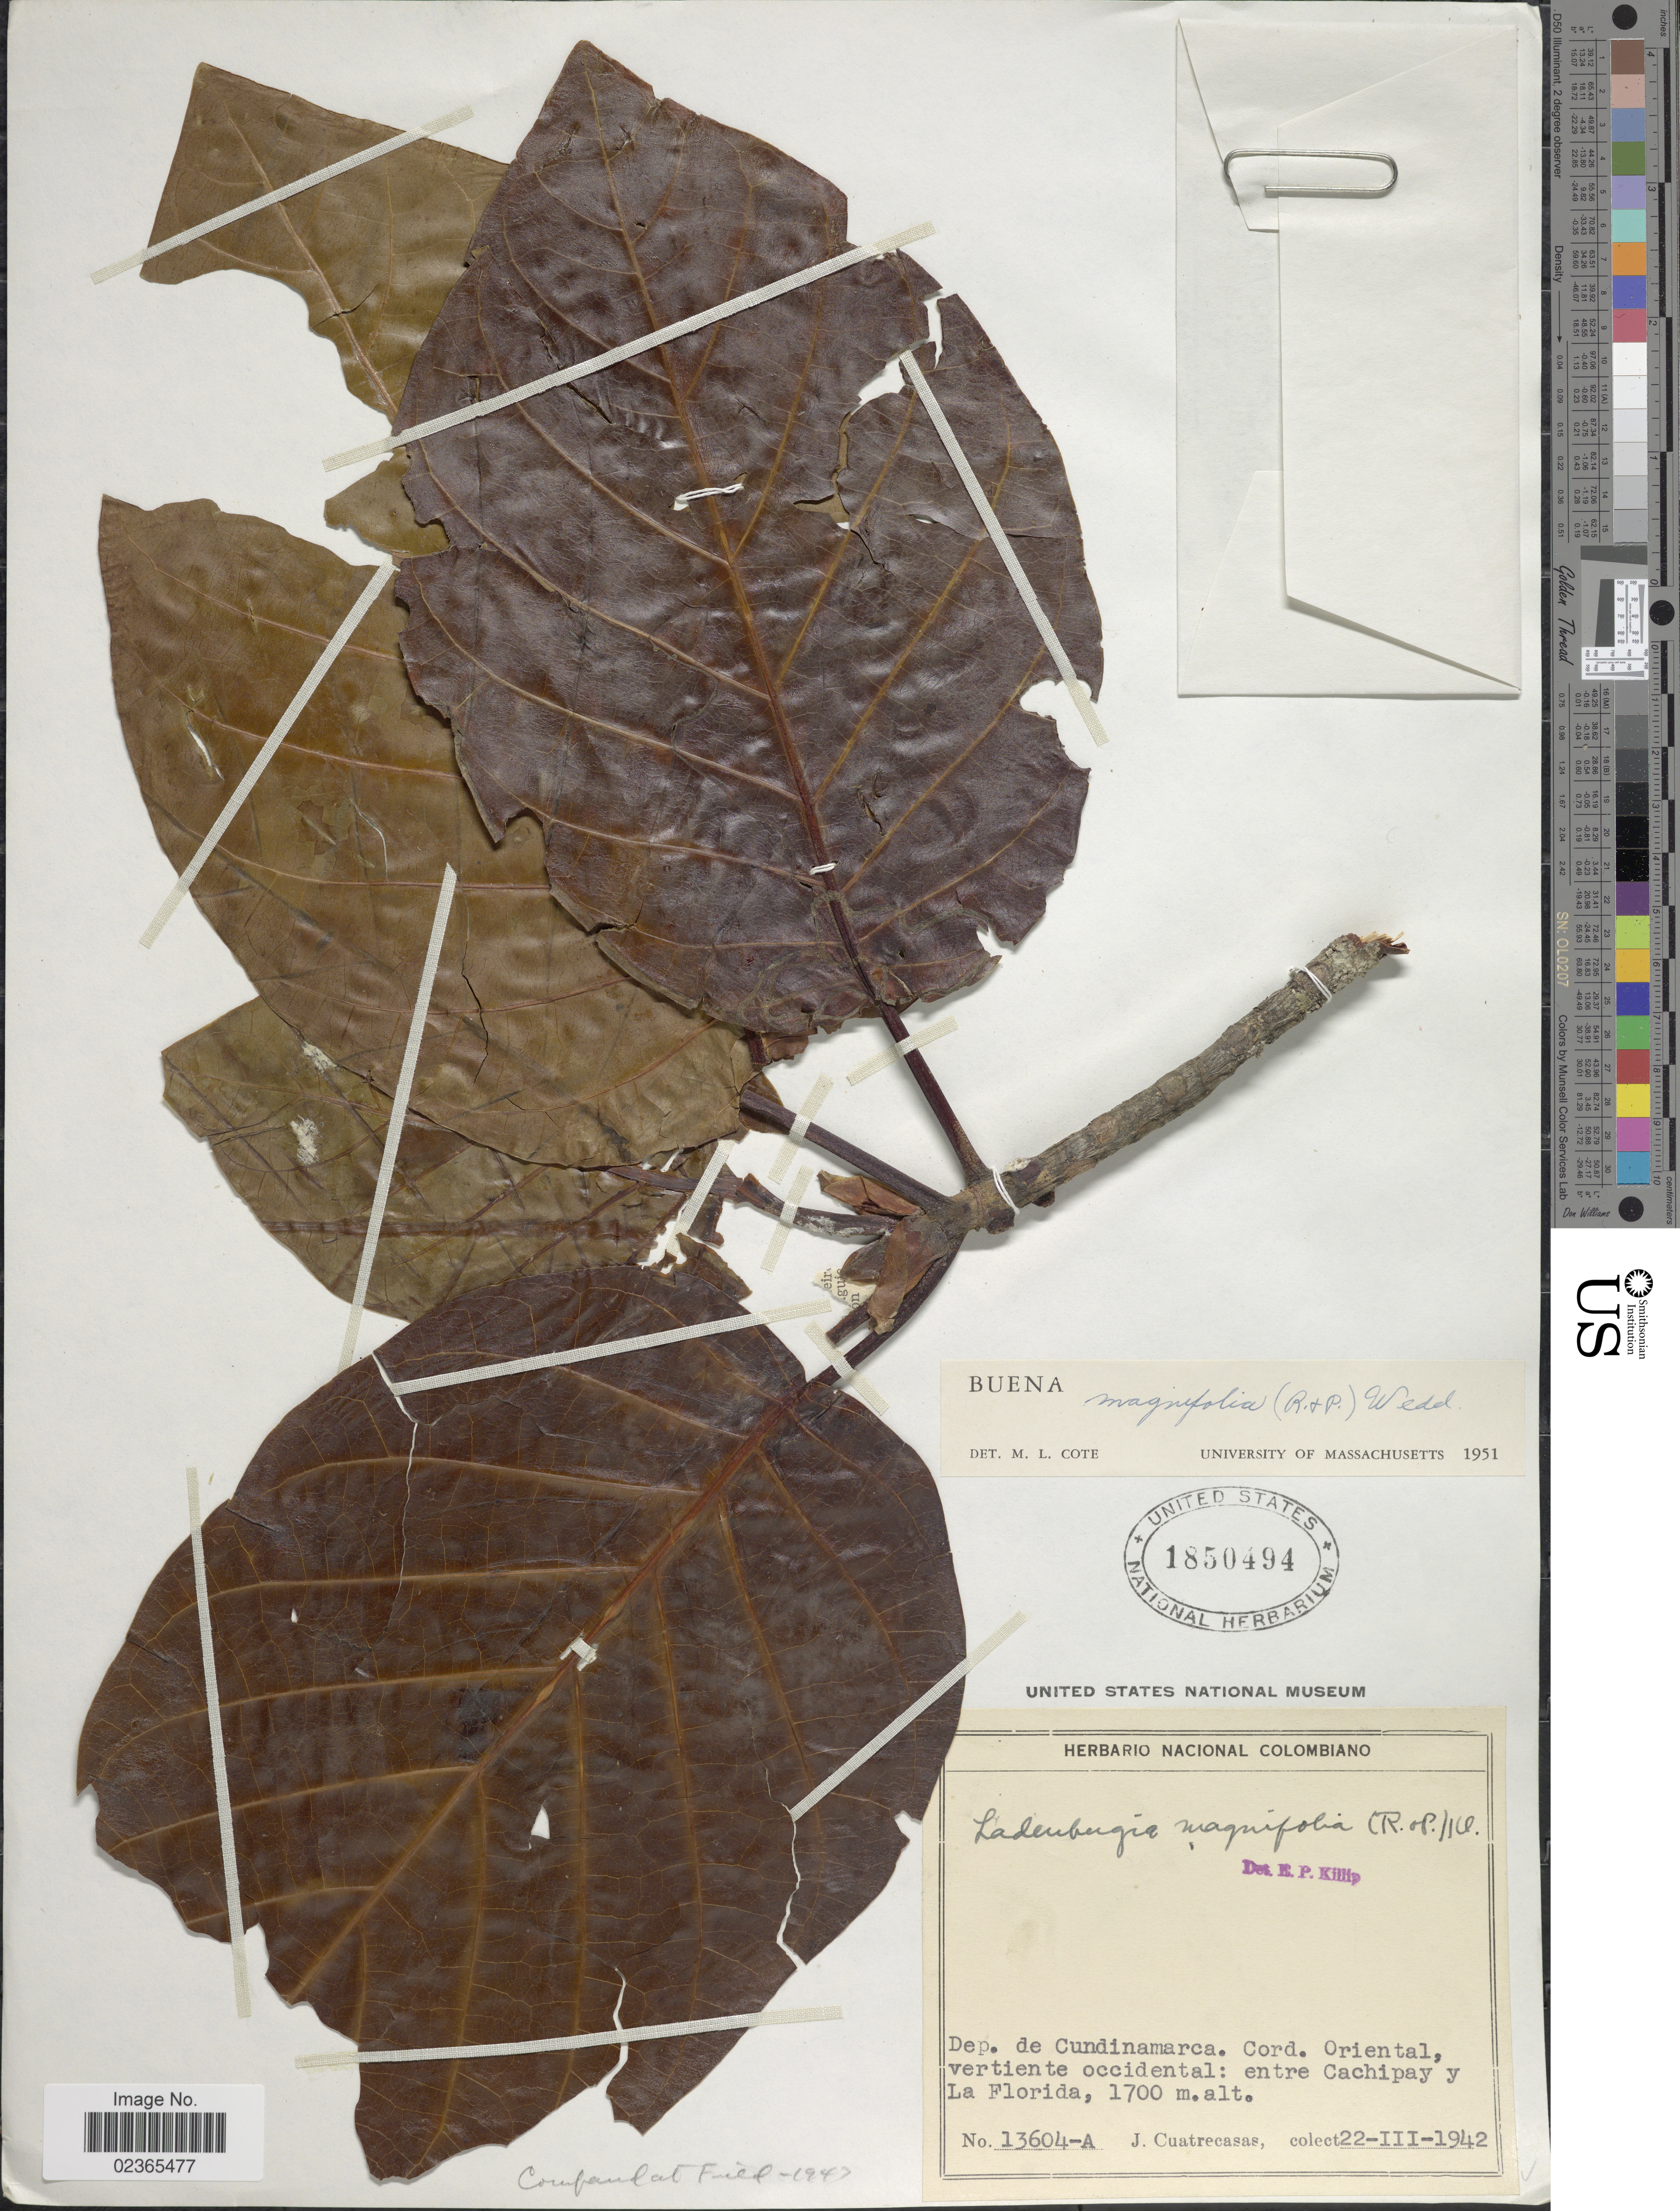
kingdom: Plantae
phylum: Tracheophyta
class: Magnoliopsida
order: Gentianales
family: Rubiaceae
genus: Ladenbergia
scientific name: Ladenbergia oblongifolia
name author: (Mutis) L. Andersson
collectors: J. Cuatrecasas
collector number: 13604A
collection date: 1942-03-22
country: Colombia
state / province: Cundinamarca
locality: Cord. Oriental, vertiente occidental: entre Cachipay y La Florida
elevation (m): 1700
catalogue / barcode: US 1850494